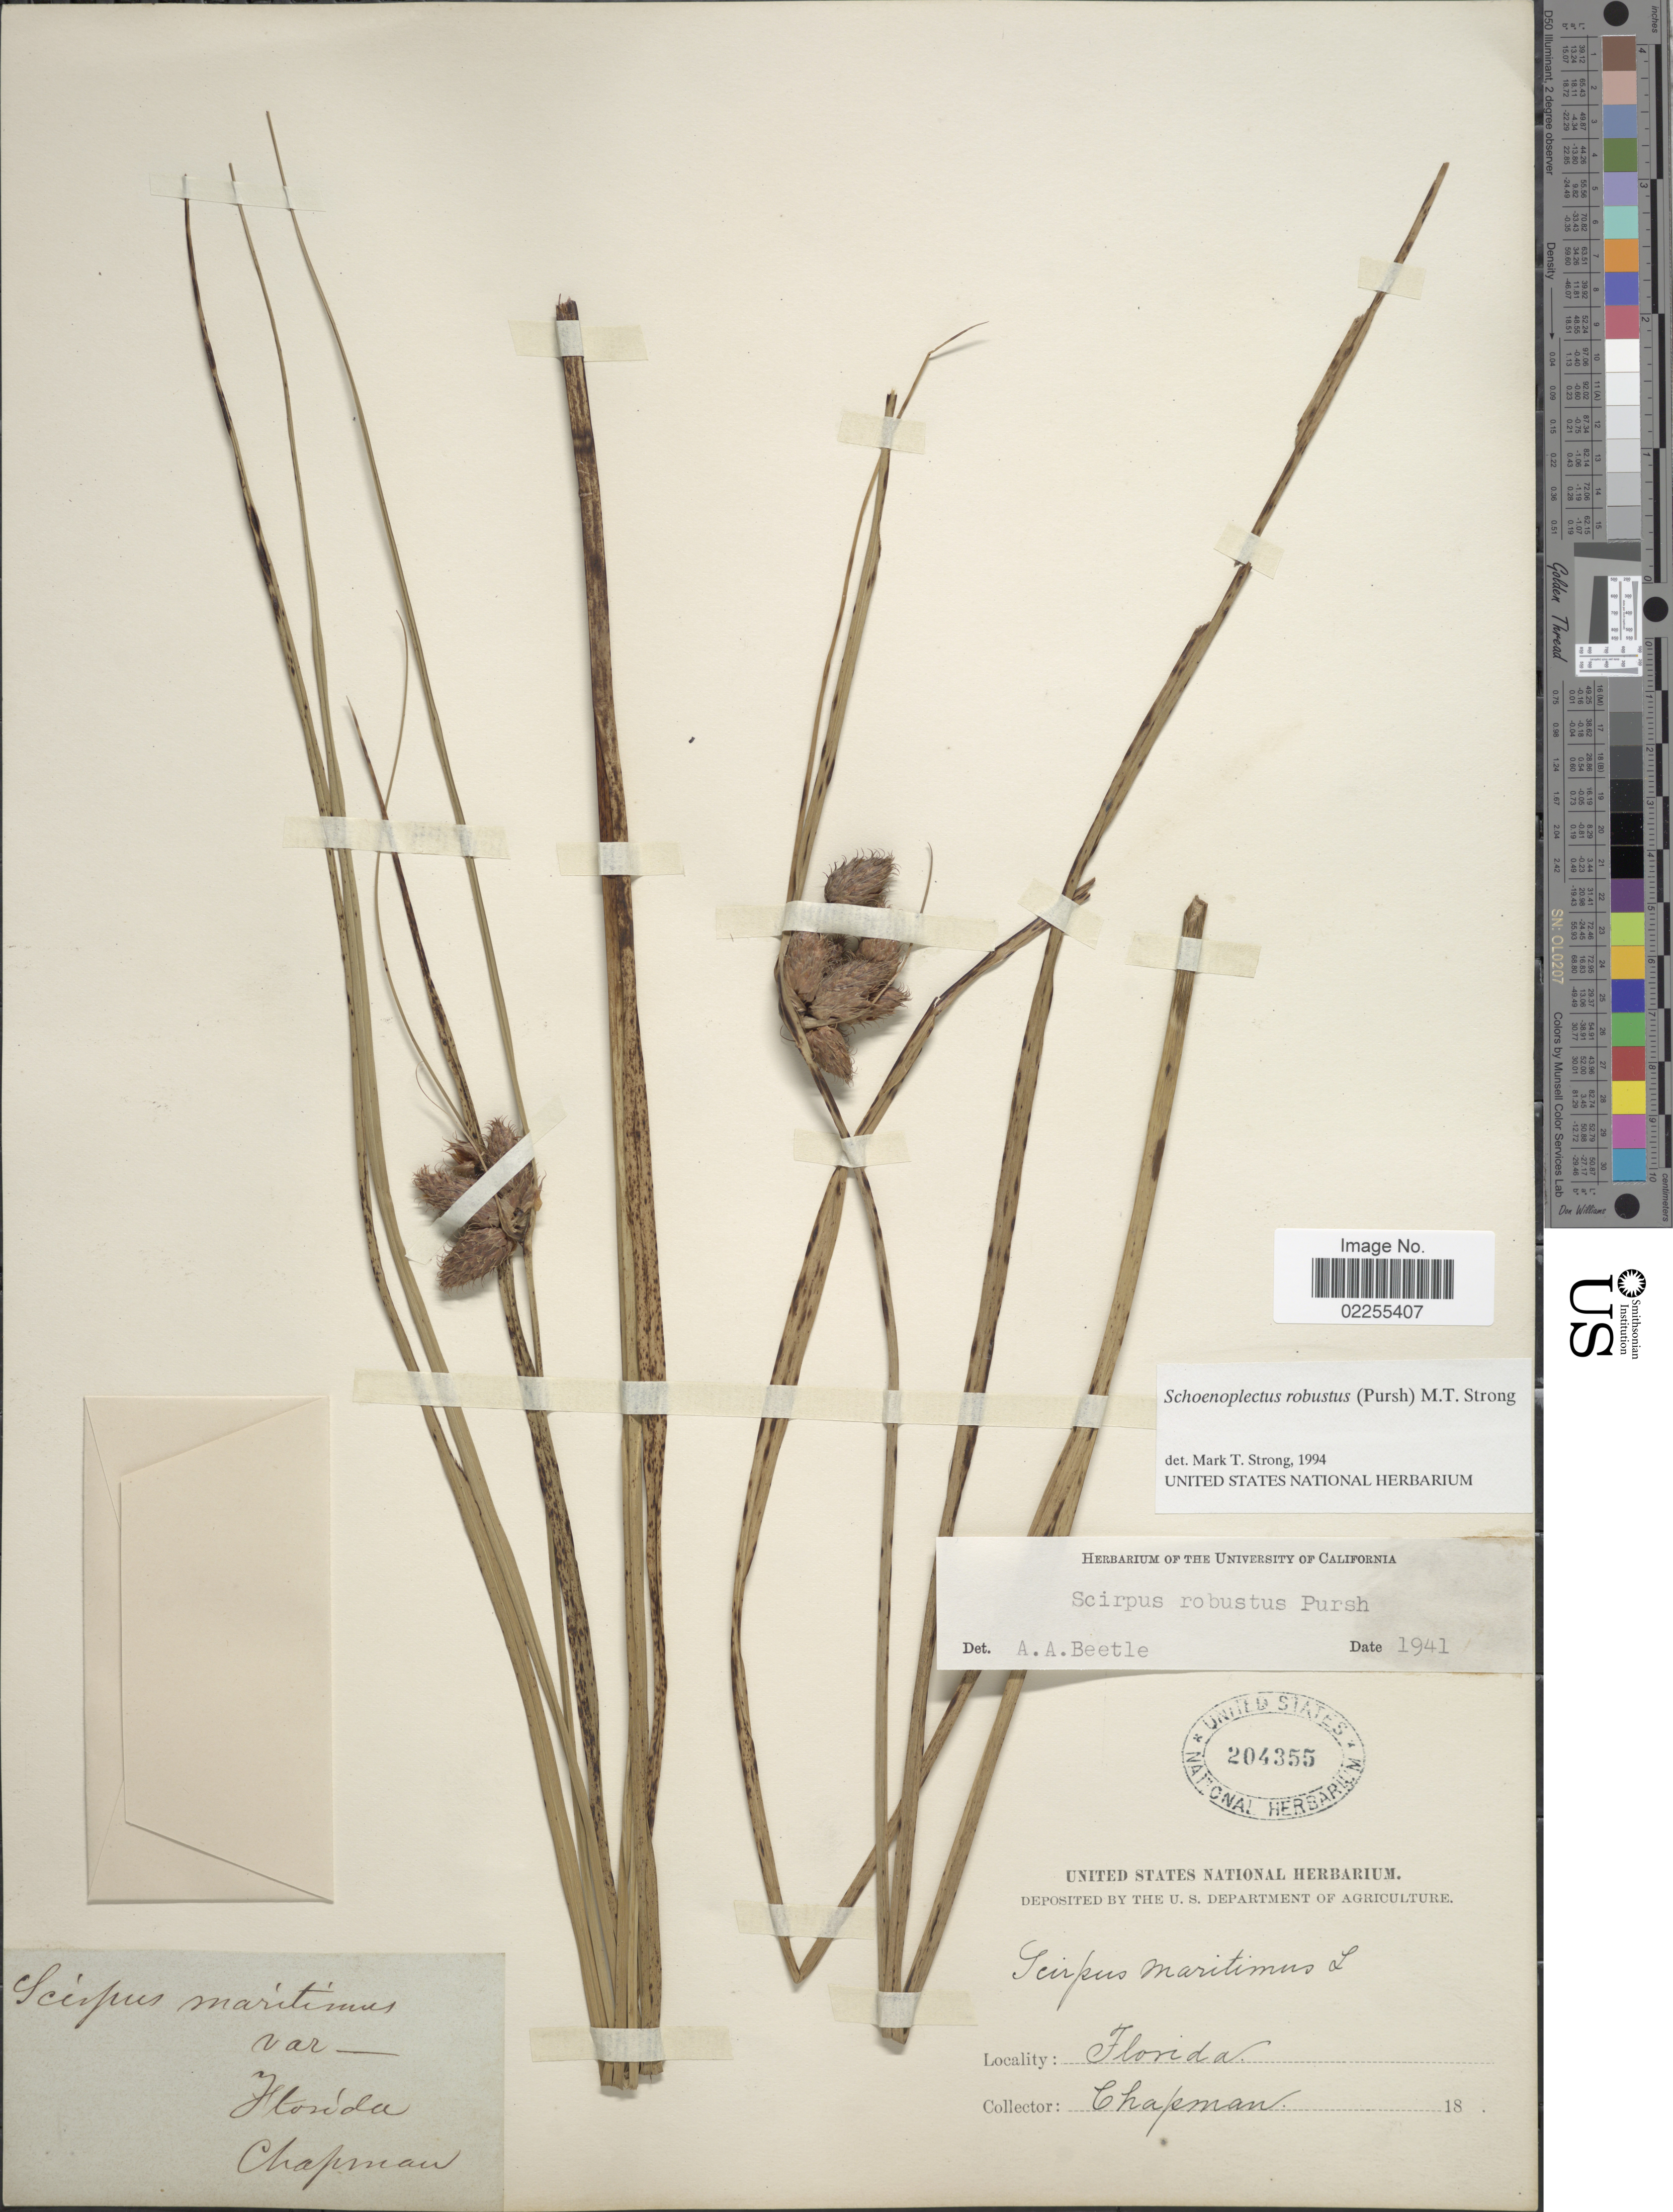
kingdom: Plantae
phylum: Tracheophyta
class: Liliopsida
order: Poales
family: Cyperaceae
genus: Bolboschoenus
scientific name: Bolboschoenus robustus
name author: (Pursh) Soják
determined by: Strong, M. T., (US), Smithsonian Institution - National Museum of Natural History (UNITED STATES)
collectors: A. Chapman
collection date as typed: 18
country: United States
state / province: Florida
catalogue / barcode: US 204355